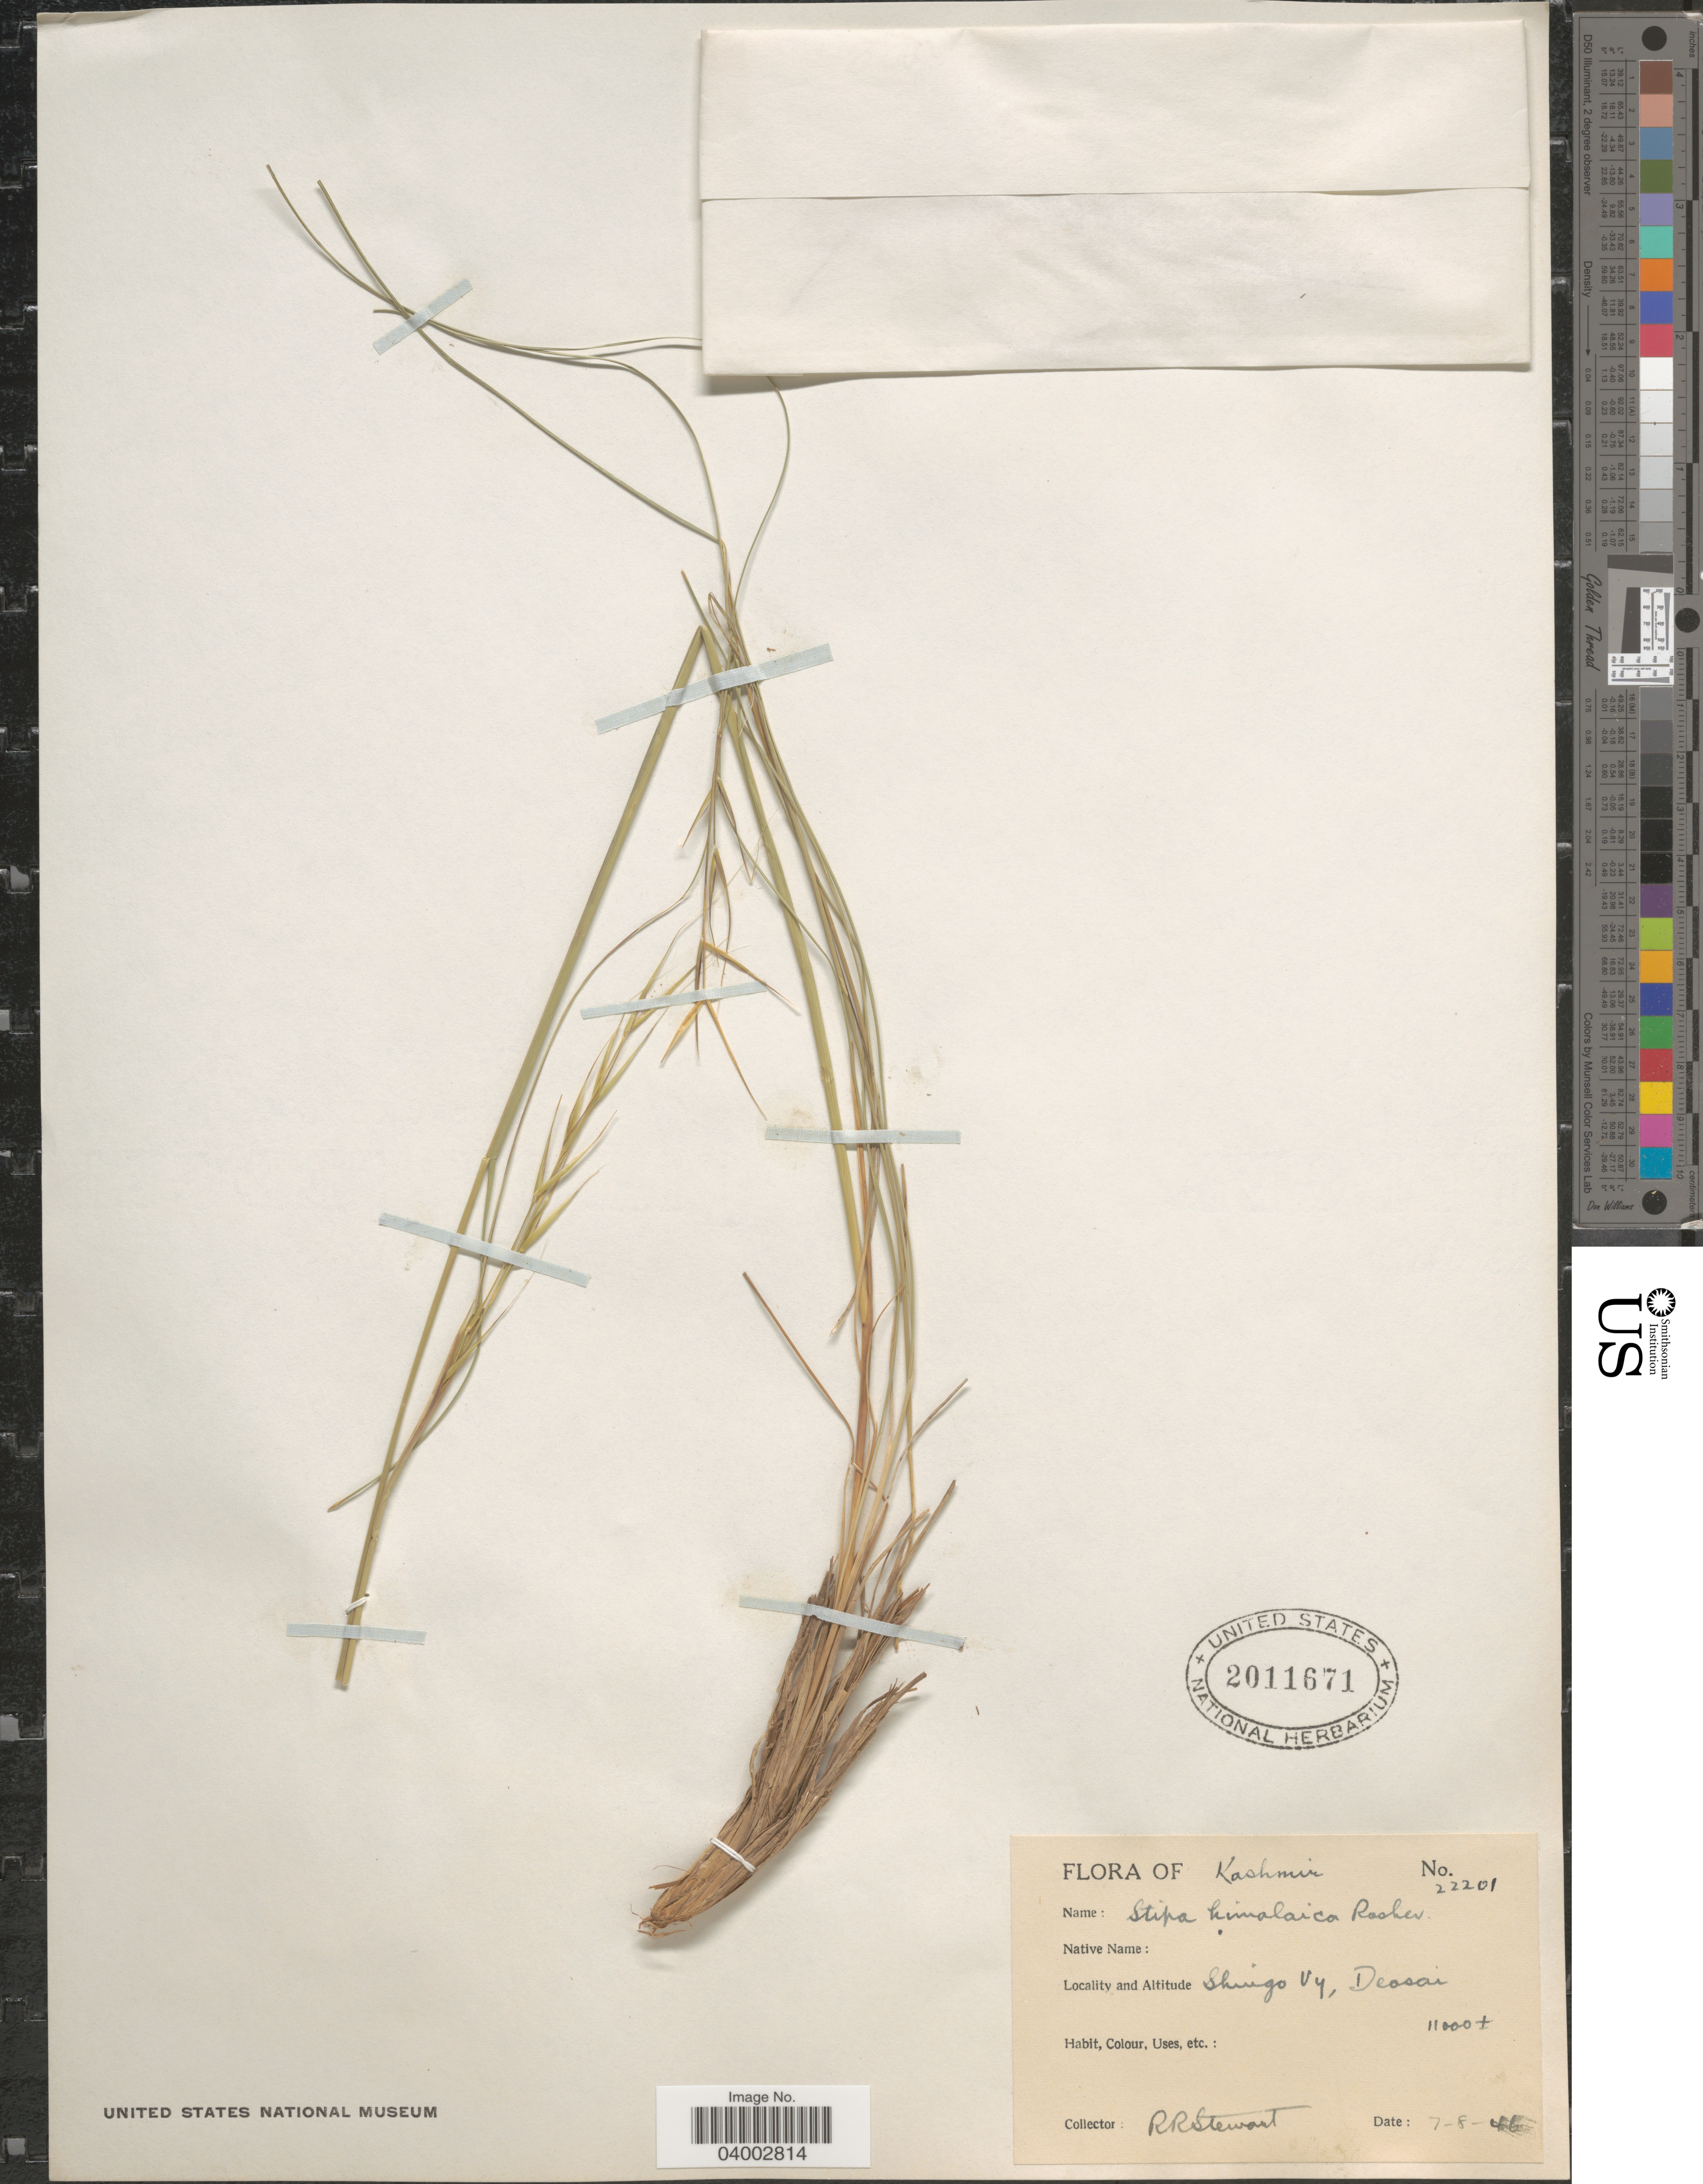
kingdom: Plantae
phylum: Tracheophyta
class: Liliopsida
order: Poales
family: Poaceae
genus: Stipa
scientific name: Stipa himalaica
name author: Roshev.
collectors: R. Stewart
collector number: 22201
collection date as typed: Transcribed d/m/y: 7/8/46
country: India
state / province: Jammu and Kashmir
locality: Kashmir. Shingo Vy, Deosai.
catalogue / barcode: US 2011671